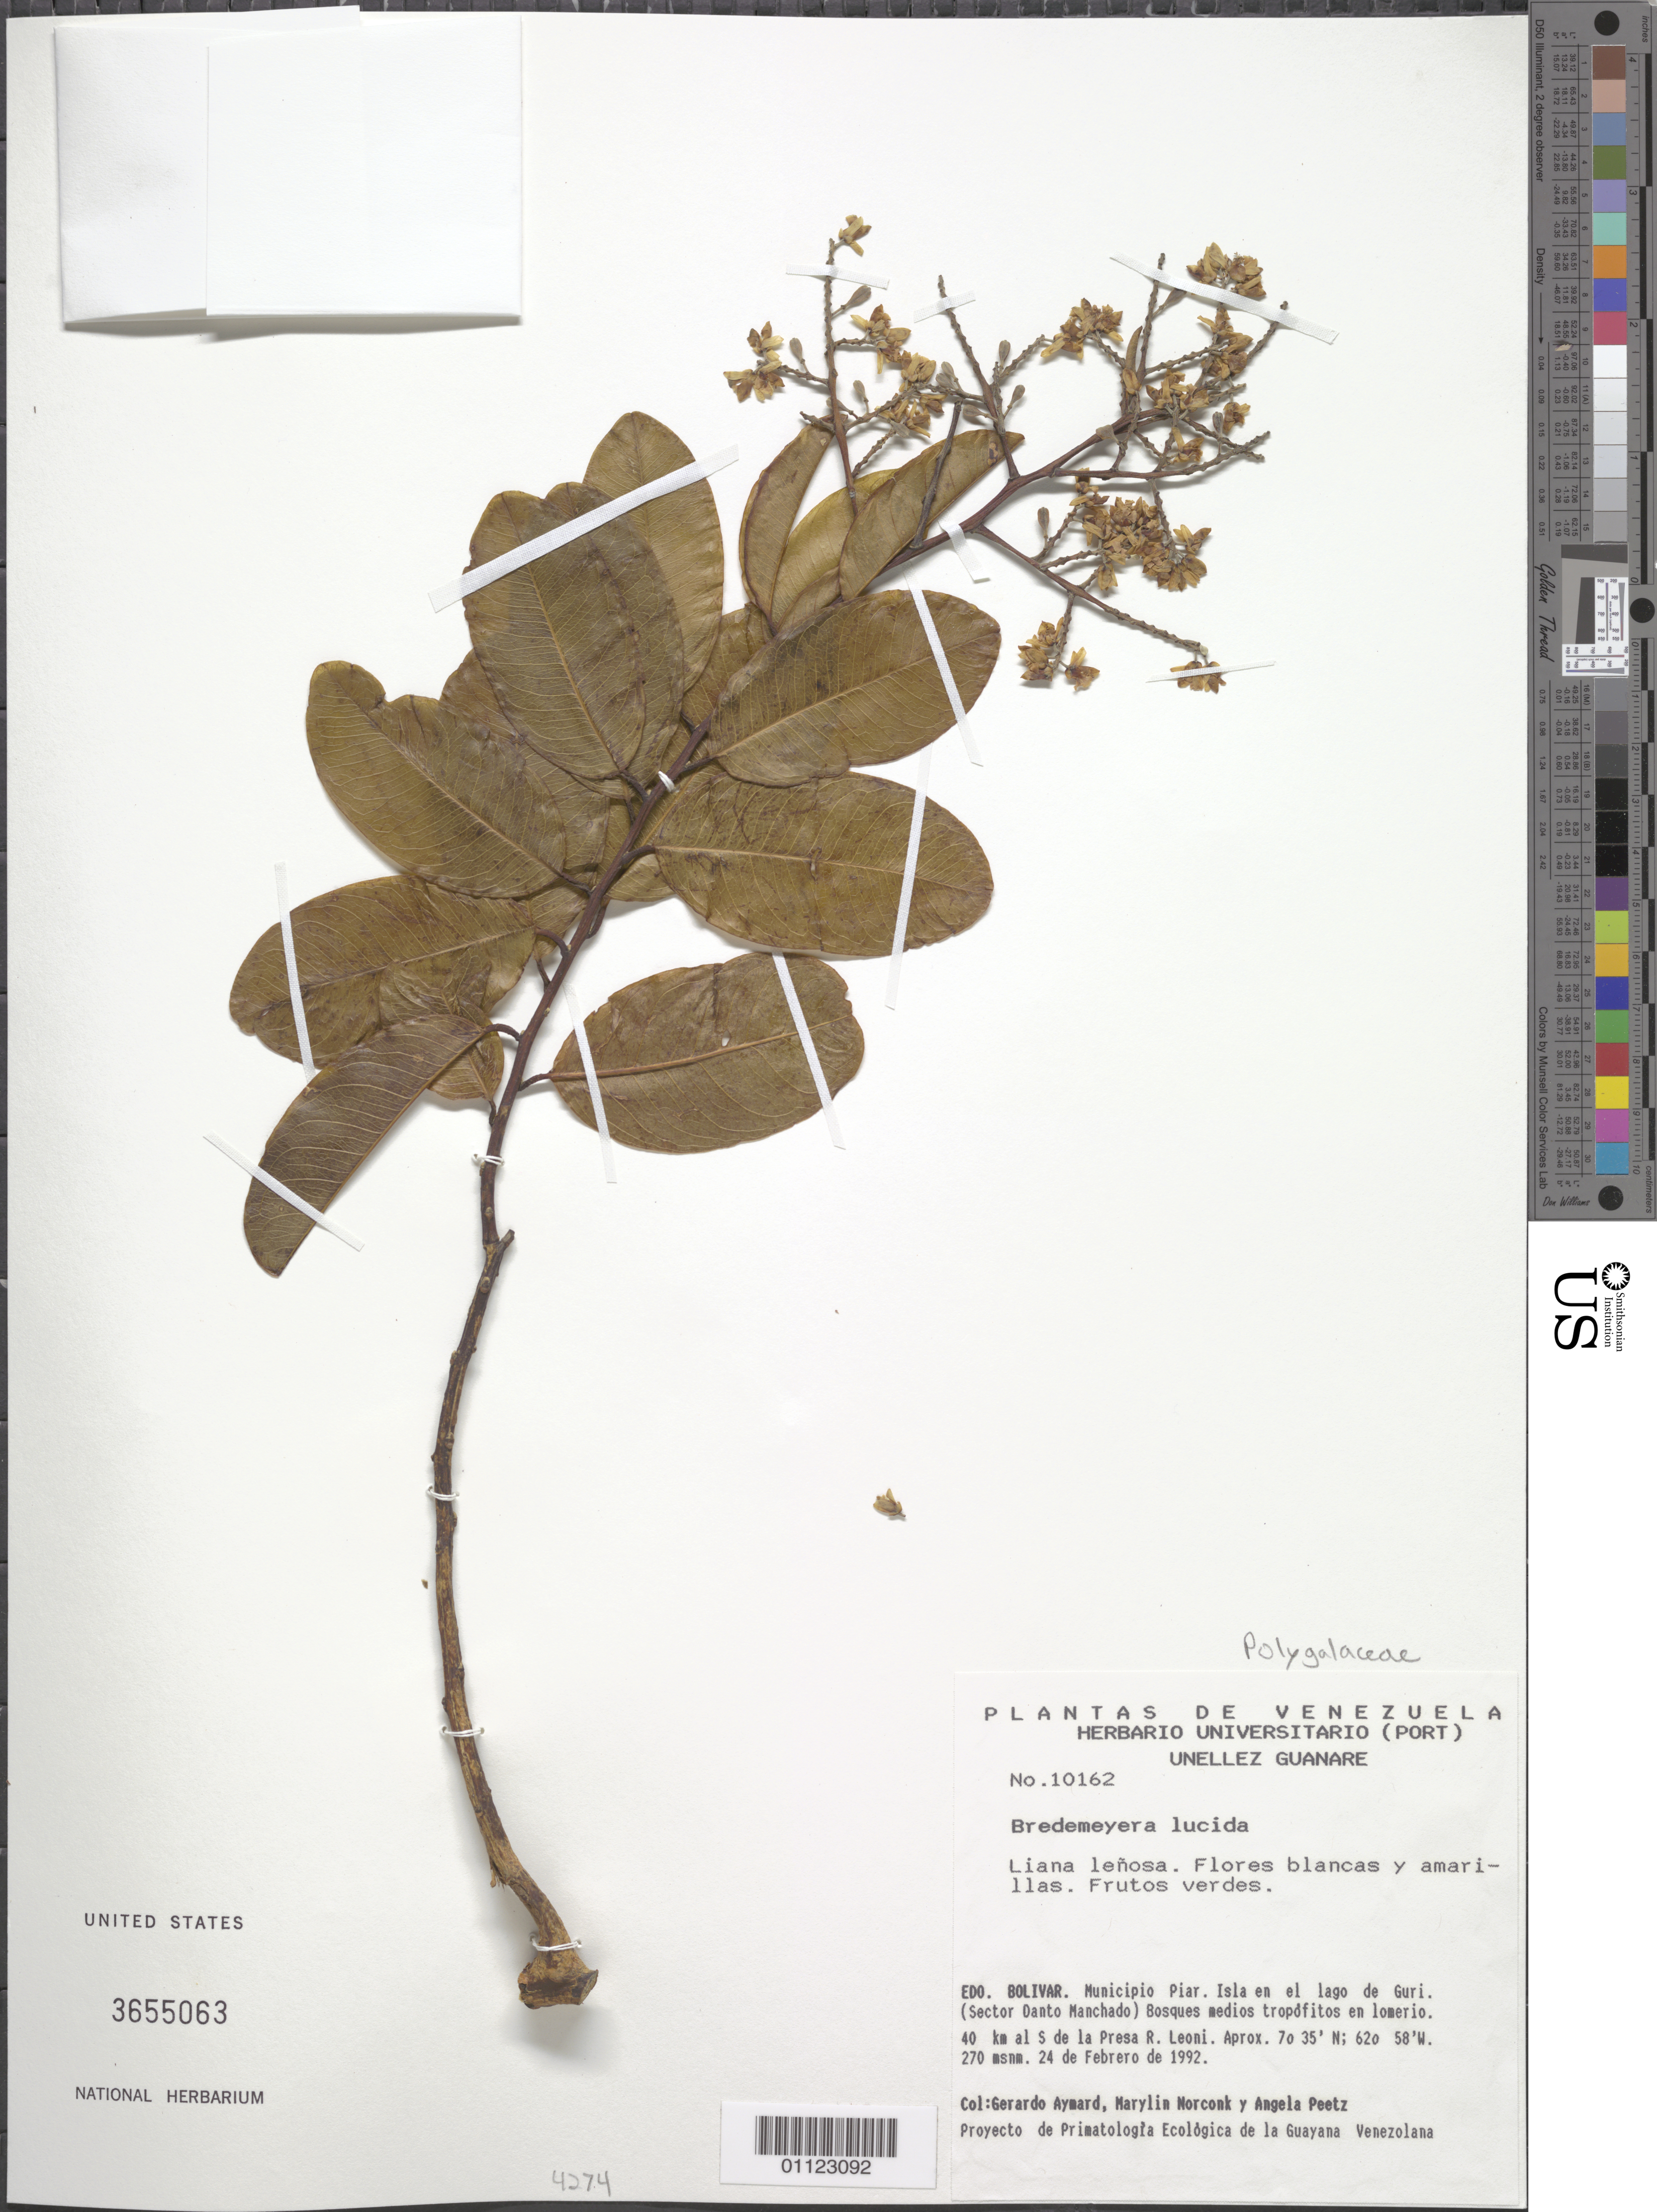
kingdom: Plantae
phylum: Tracheophyta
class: Magnoliopsida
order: Fabales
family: Polygalaceae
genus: Bredemeyera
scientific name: Bredemeyera lucida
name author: (Benth.) Klotzsch ex Hassk.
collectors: G. A. Aymard, M. Norconk & A. Peetz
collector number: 10162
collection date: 1992-02-24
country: Venezuela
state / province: Bolívar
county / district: Piar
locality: Isla en el lago de Guri (Sector Danto Manchado). 40 km al S de la Presa R. Leoni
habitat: Bosques medios tropofitos en lomerio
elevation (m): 270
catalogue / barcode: US 3655063